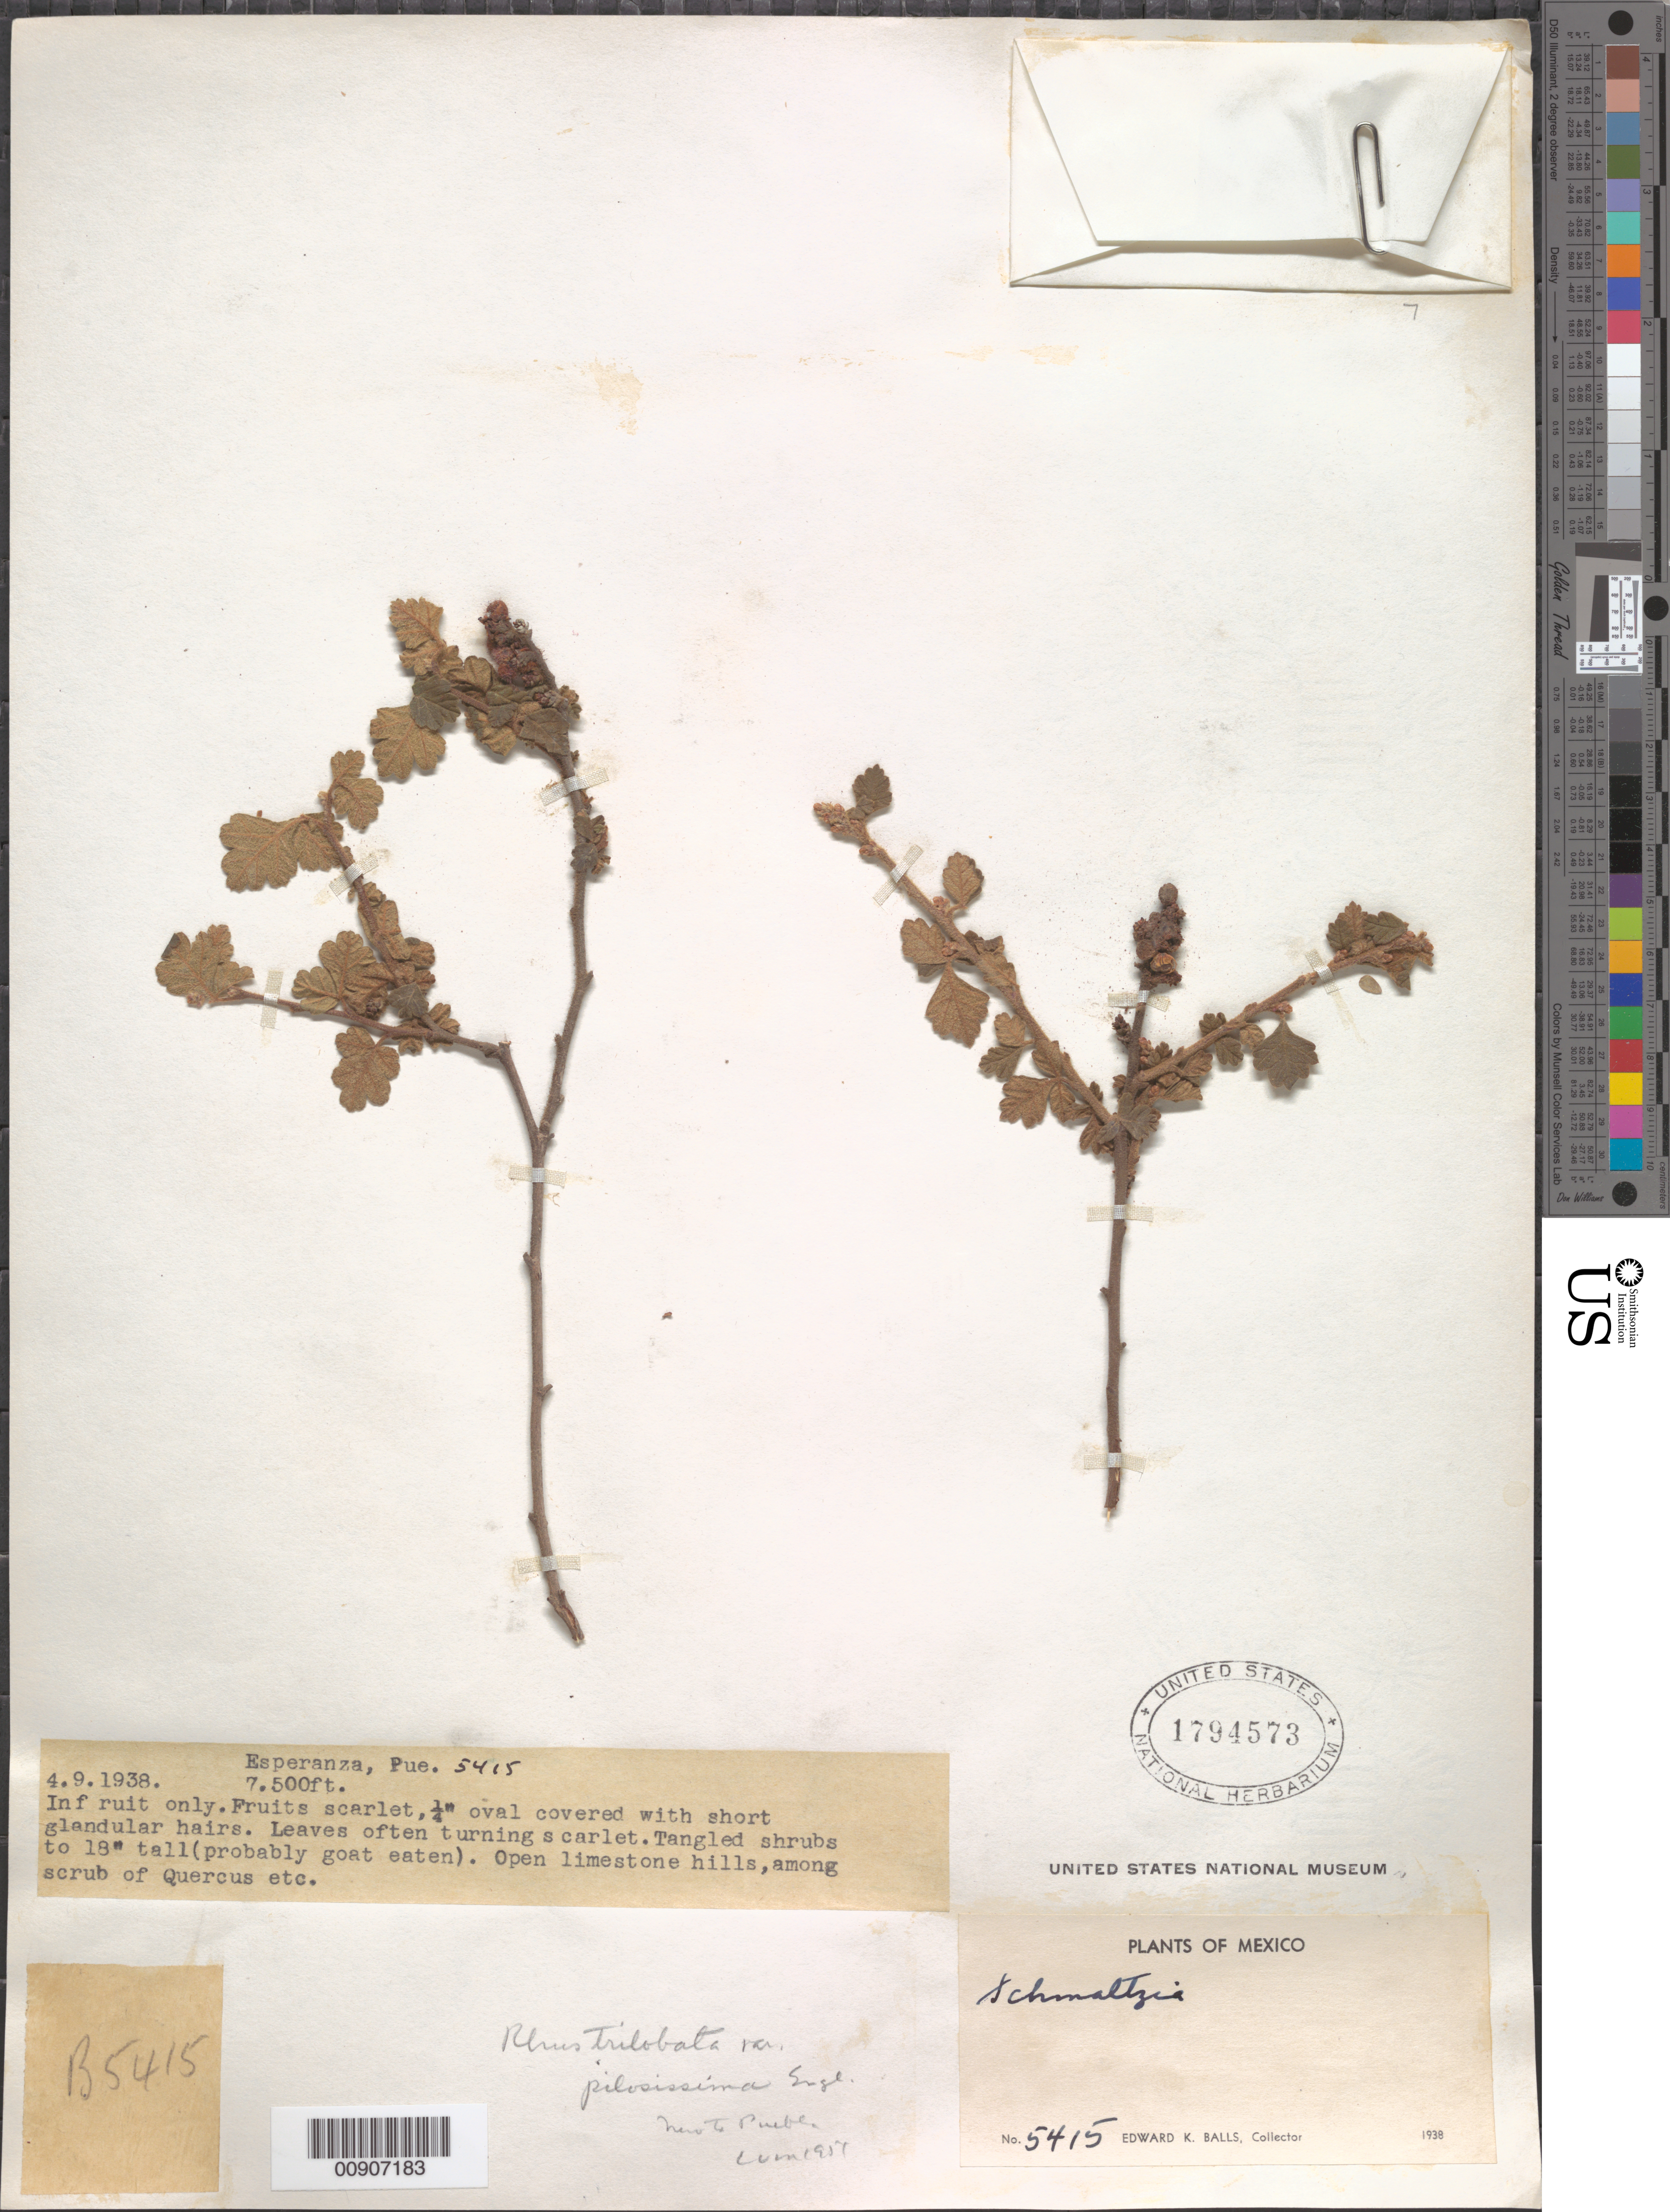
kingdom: Plantae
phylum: Tracheophyta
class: Magnoliopsida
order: Sapindales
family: Anacardiaceae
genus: Rhus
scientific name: Rhus aromatica var. pilosissima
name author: (Engelm.) Shinners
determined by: Mitchell, John D.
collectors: E. K. Balls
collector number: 5415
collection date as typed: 09 Apr 1938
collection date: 1938-04-09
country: Mexico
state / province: Puebla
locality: Esperanza, Puebla.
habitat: Open limestone hills, among scrub of Quercus, etc.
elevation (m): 2286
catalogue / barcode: US 1794573